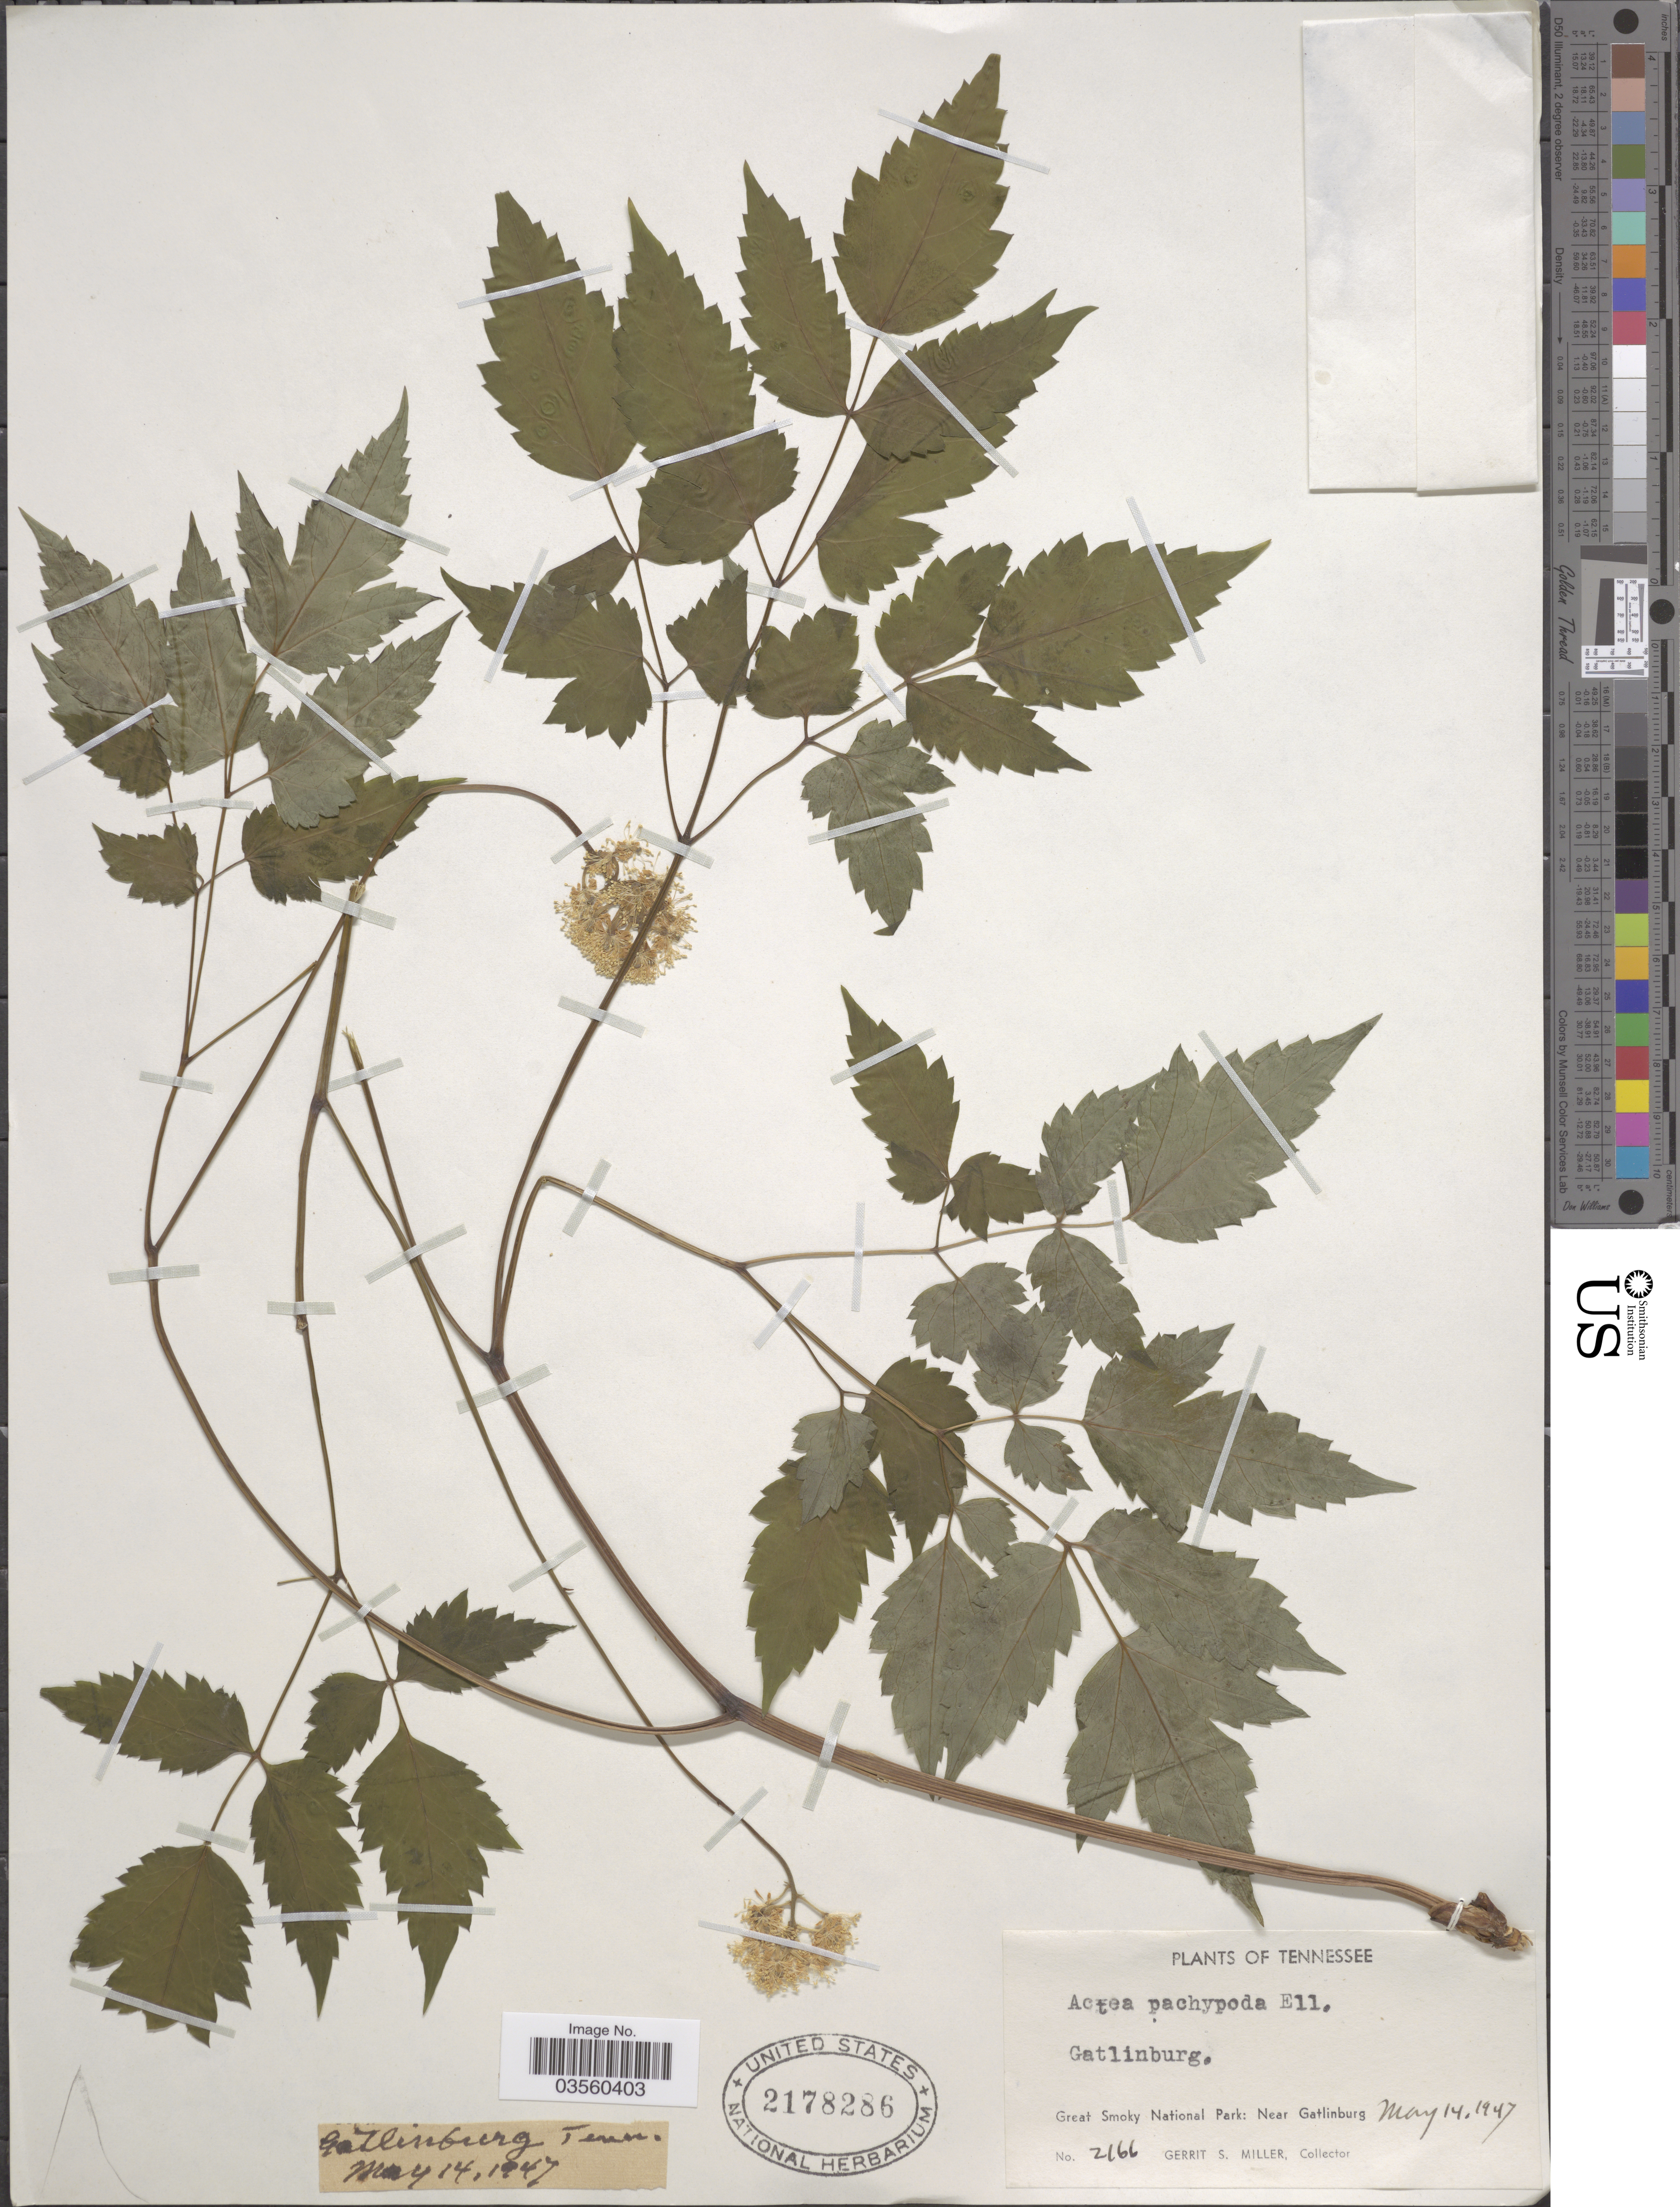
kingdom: Plantae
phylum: Tracheophyta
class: Magnoliopsida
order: Ranunculales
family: Ranunculaceae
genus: Actaea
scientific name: Actaea pachypoda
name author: Elliott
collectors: G. S. Miller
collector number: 2166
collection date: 1947-05-14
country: United States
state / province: Tennessee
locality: Gatlinburg. Great Smoky National Park: Near Gatlinburg.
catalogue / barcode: US 2178286